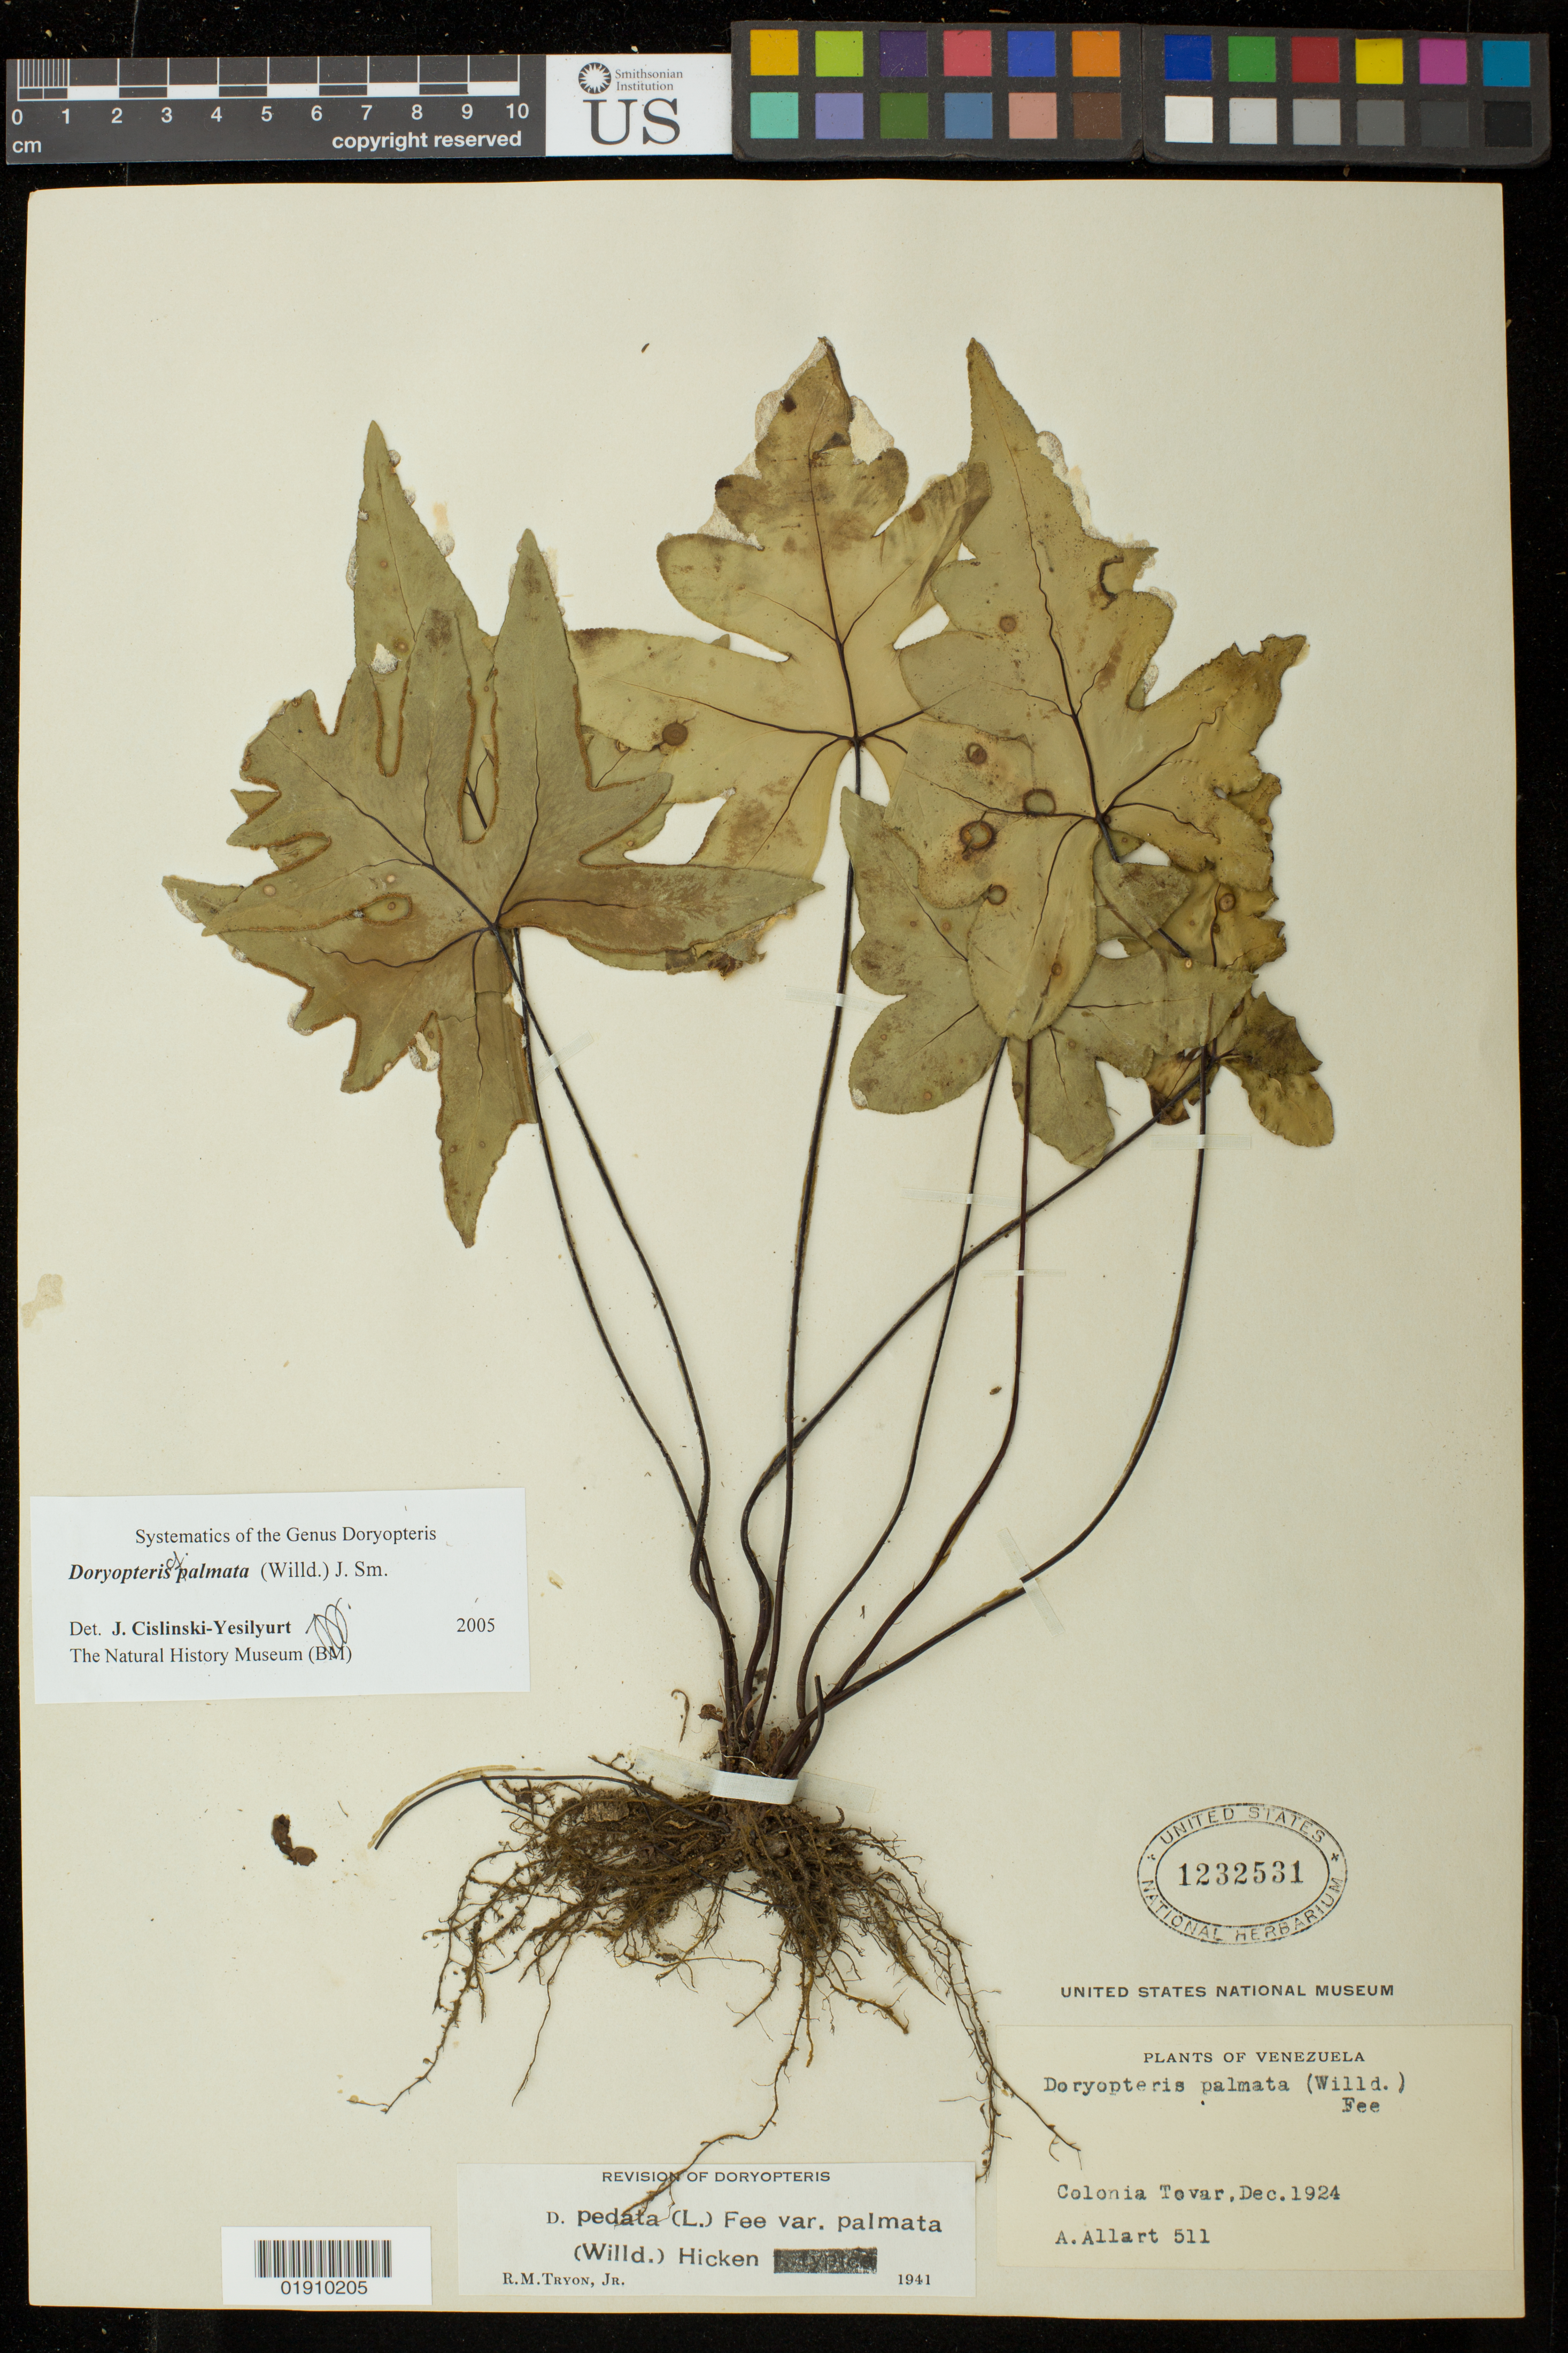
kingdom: Plantae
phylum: Tracheophyta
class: Polypodiopsida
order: Polypodiales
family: Pteridaceae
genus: Doryopteris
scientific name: Doryopteris palmata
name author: (Willd.) J. Sm.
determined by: Cislinski-Yesilyurt, J.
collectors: A. Allart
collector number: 511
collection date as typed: Dec. 1924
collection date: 1924-12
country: Venezuela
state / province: Aragua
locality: Colonia Tovar.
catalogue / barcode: US 1232531